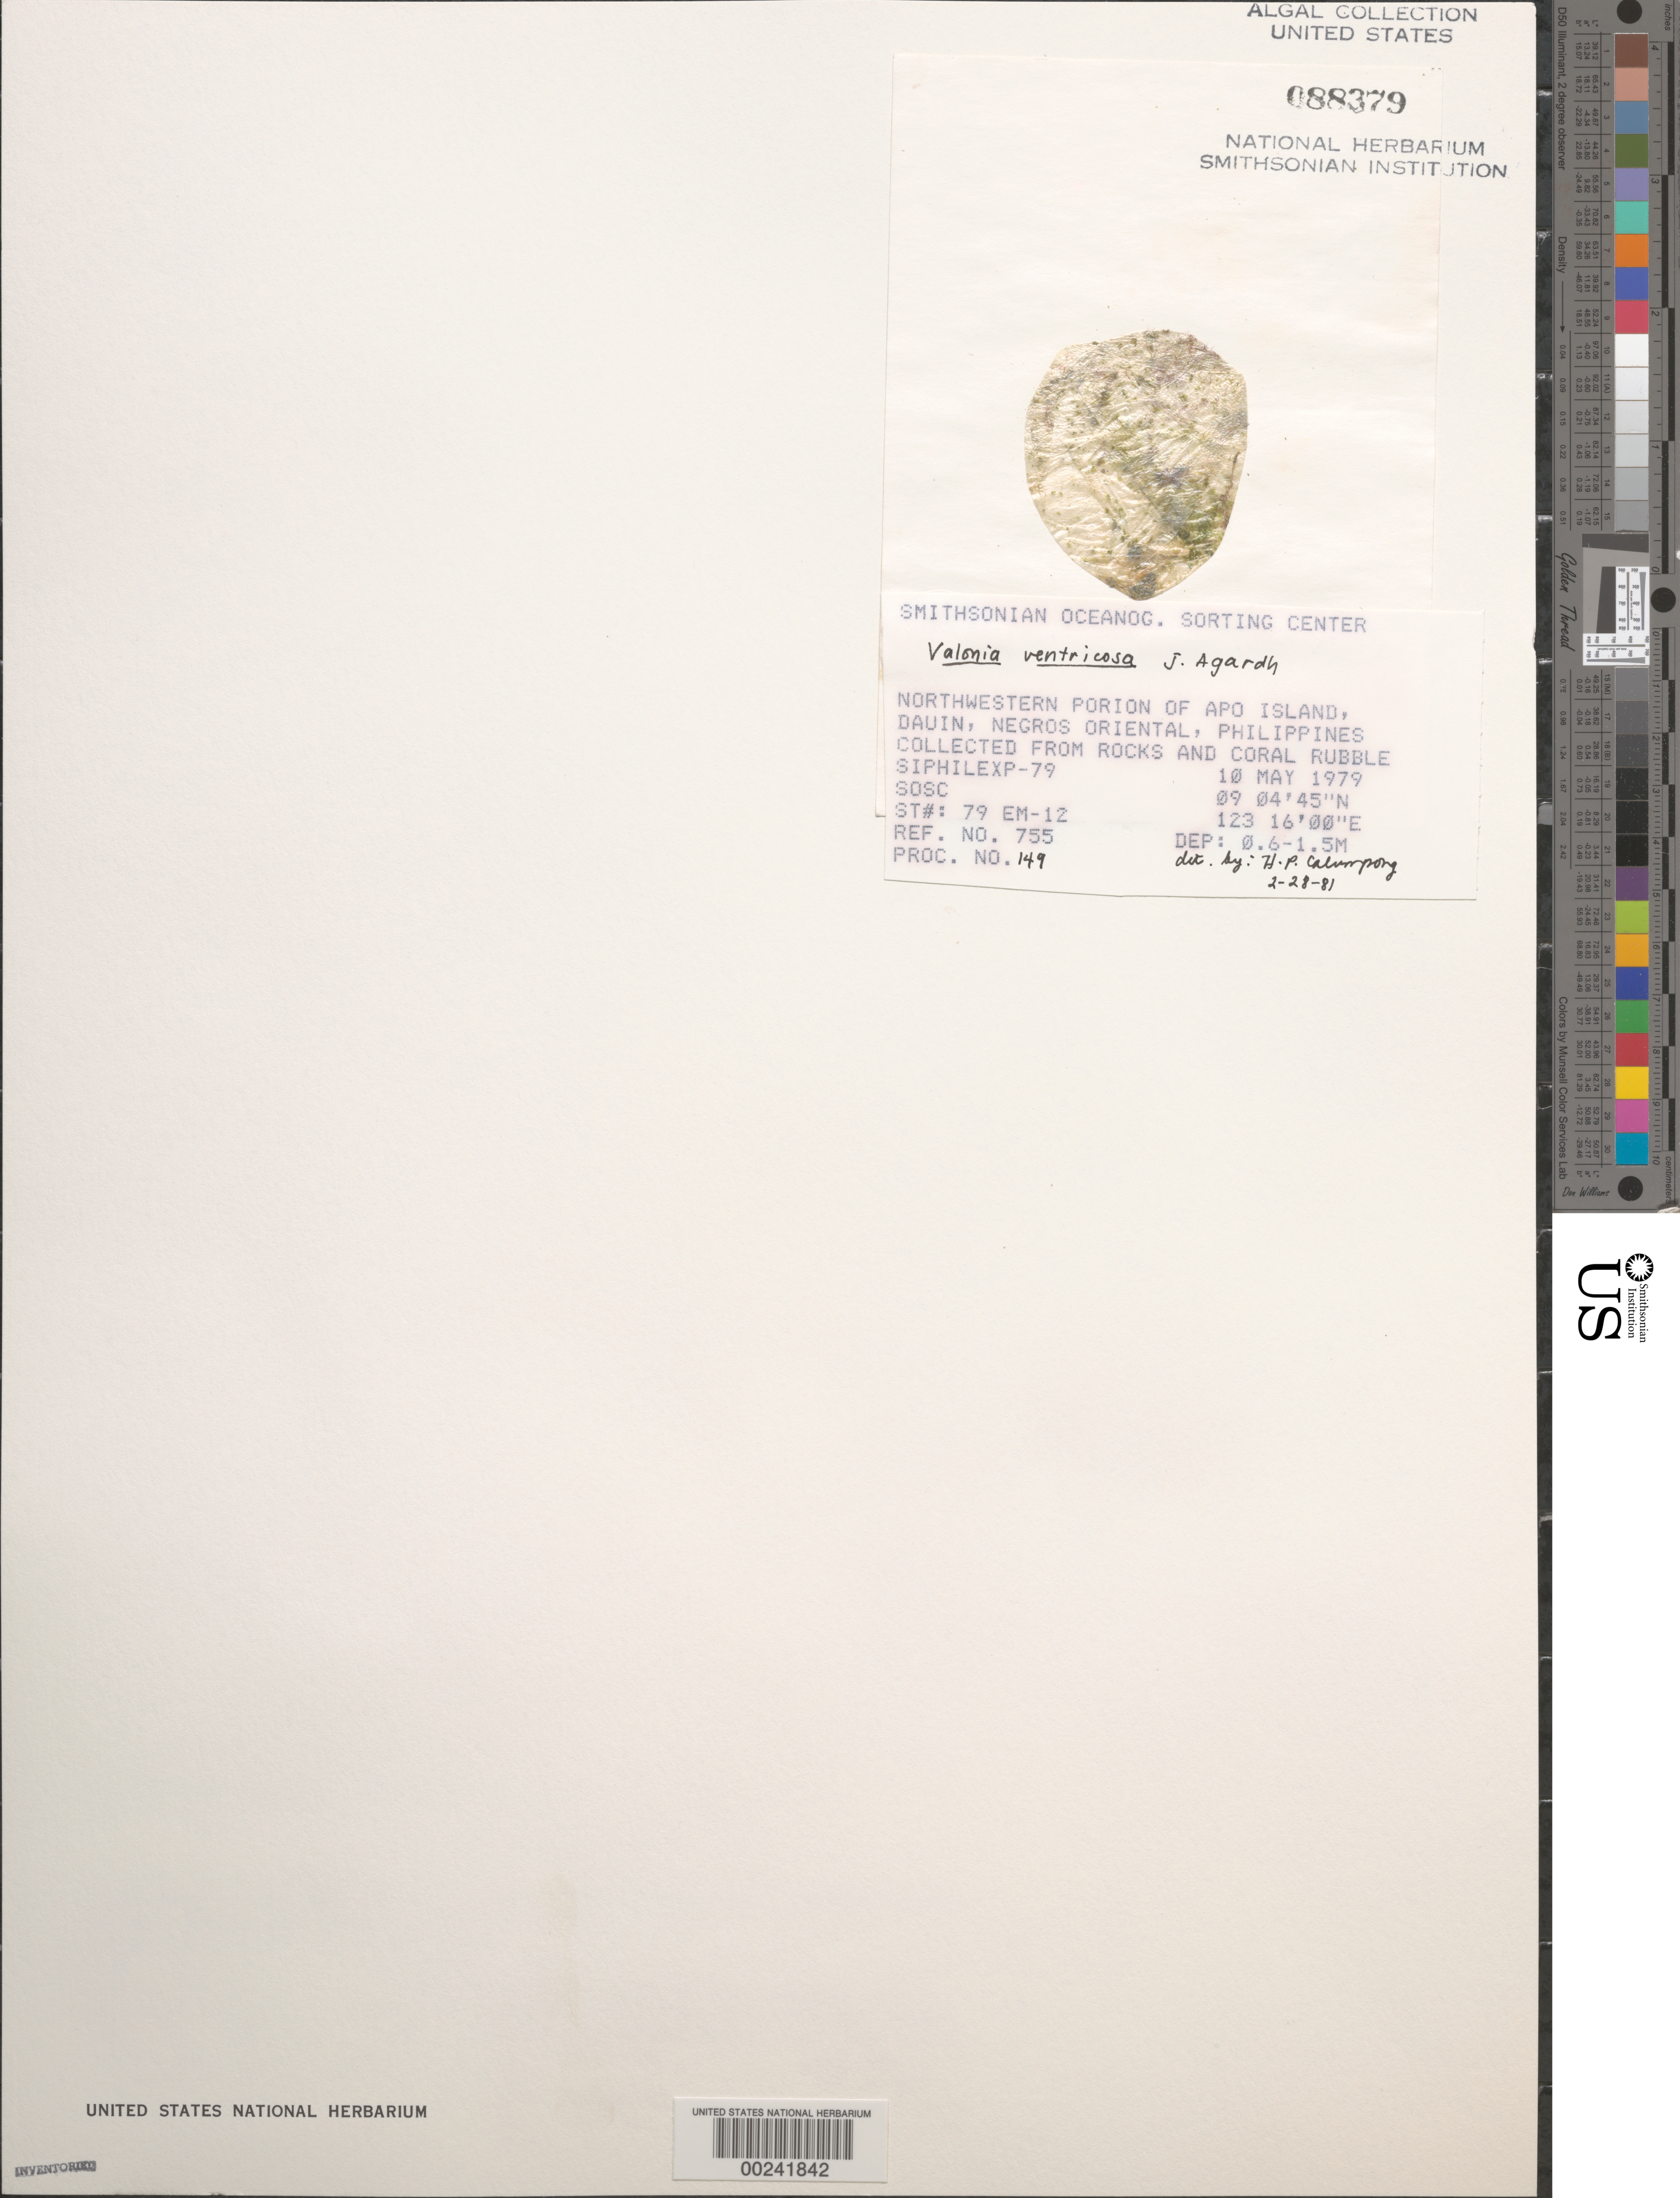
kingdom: Plantae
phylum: Chlorophyta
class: Ulvophyceae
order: Siphonocladales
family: Valoniaceae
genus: Valonia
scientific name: Valonia ventricosa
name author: J. Agardh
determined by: Calumpong, H. P.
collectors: SOSC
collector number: Station 79 Em-12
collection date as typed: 10 May 1979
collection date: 1979-05-10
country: Philippines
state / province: Central Visayas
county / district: Negros Oriental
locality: Apo island, dauin, negros oriental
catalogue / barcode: US 88379